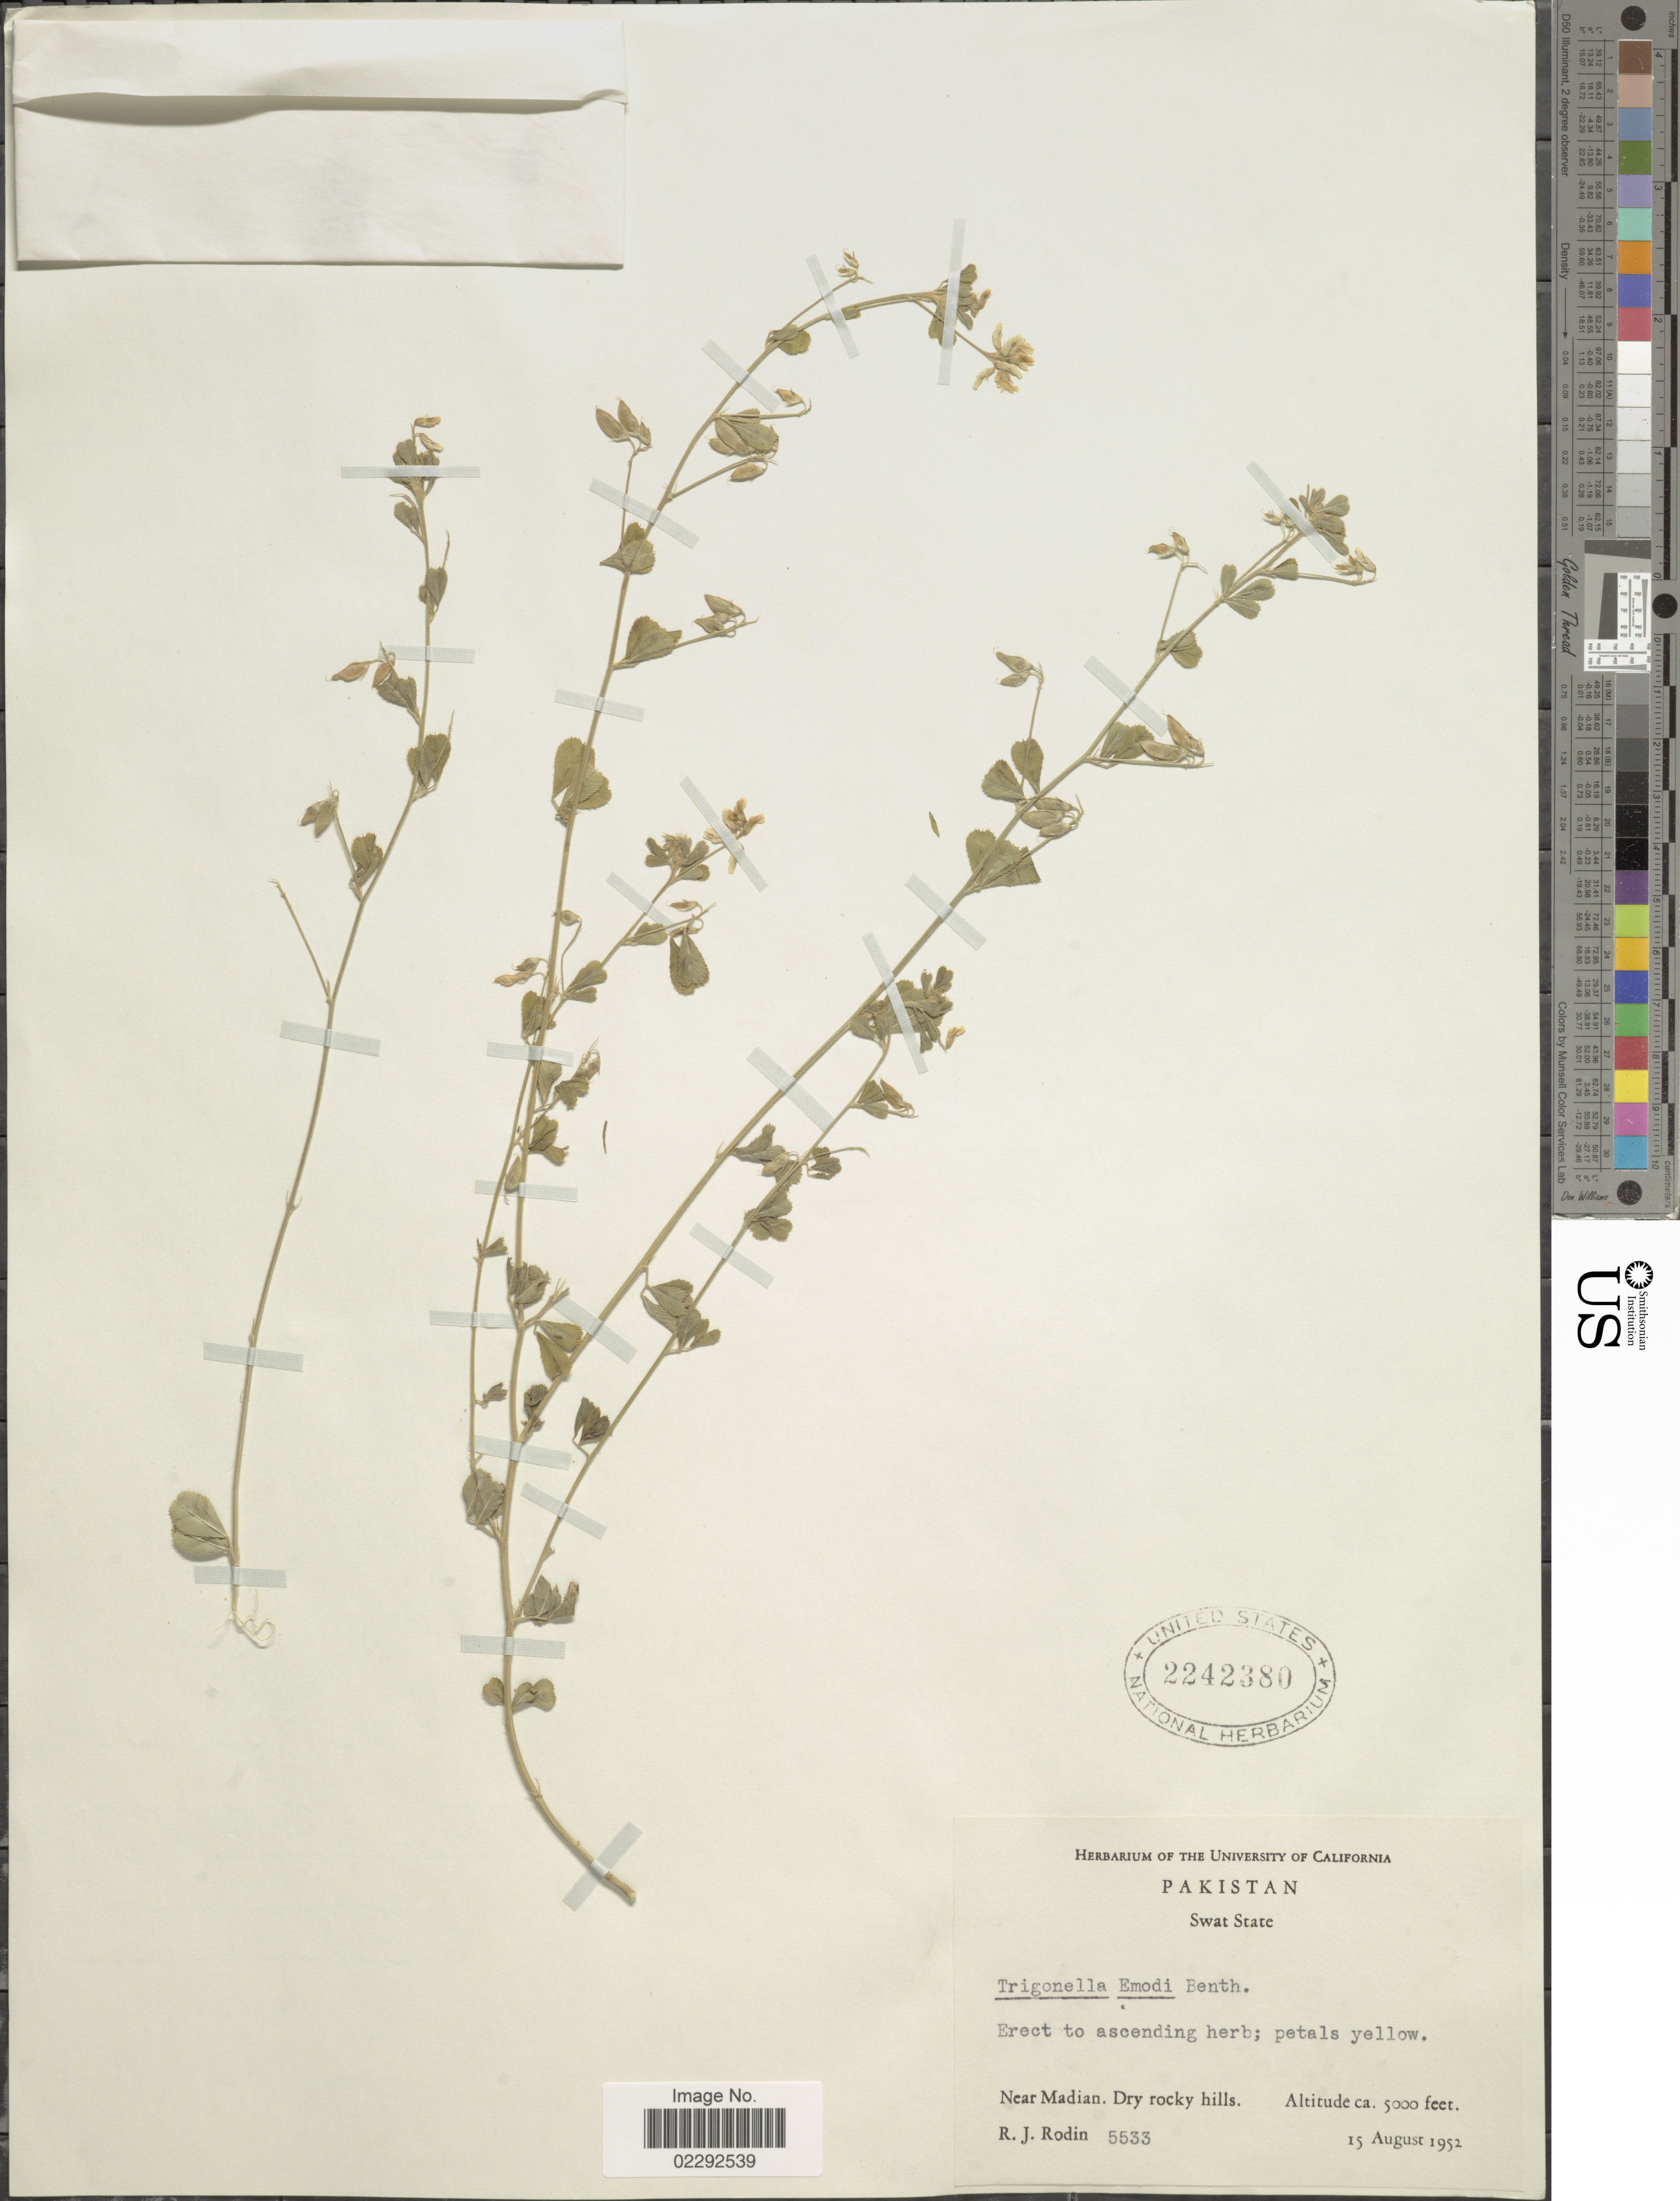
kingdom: Plantae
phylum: Tracheophyta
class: Magnoliopsida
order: Fabales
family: Fabaceae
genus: Trigonella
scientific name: Trigonella emodi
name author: Benth.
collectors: R. J. Rodin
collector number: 5533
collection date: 1952-08-15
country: Pakistan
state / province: Khyber Pakhtunkhwa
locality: Swat State. Near Madian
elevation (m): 1524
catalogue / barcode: US 2242380